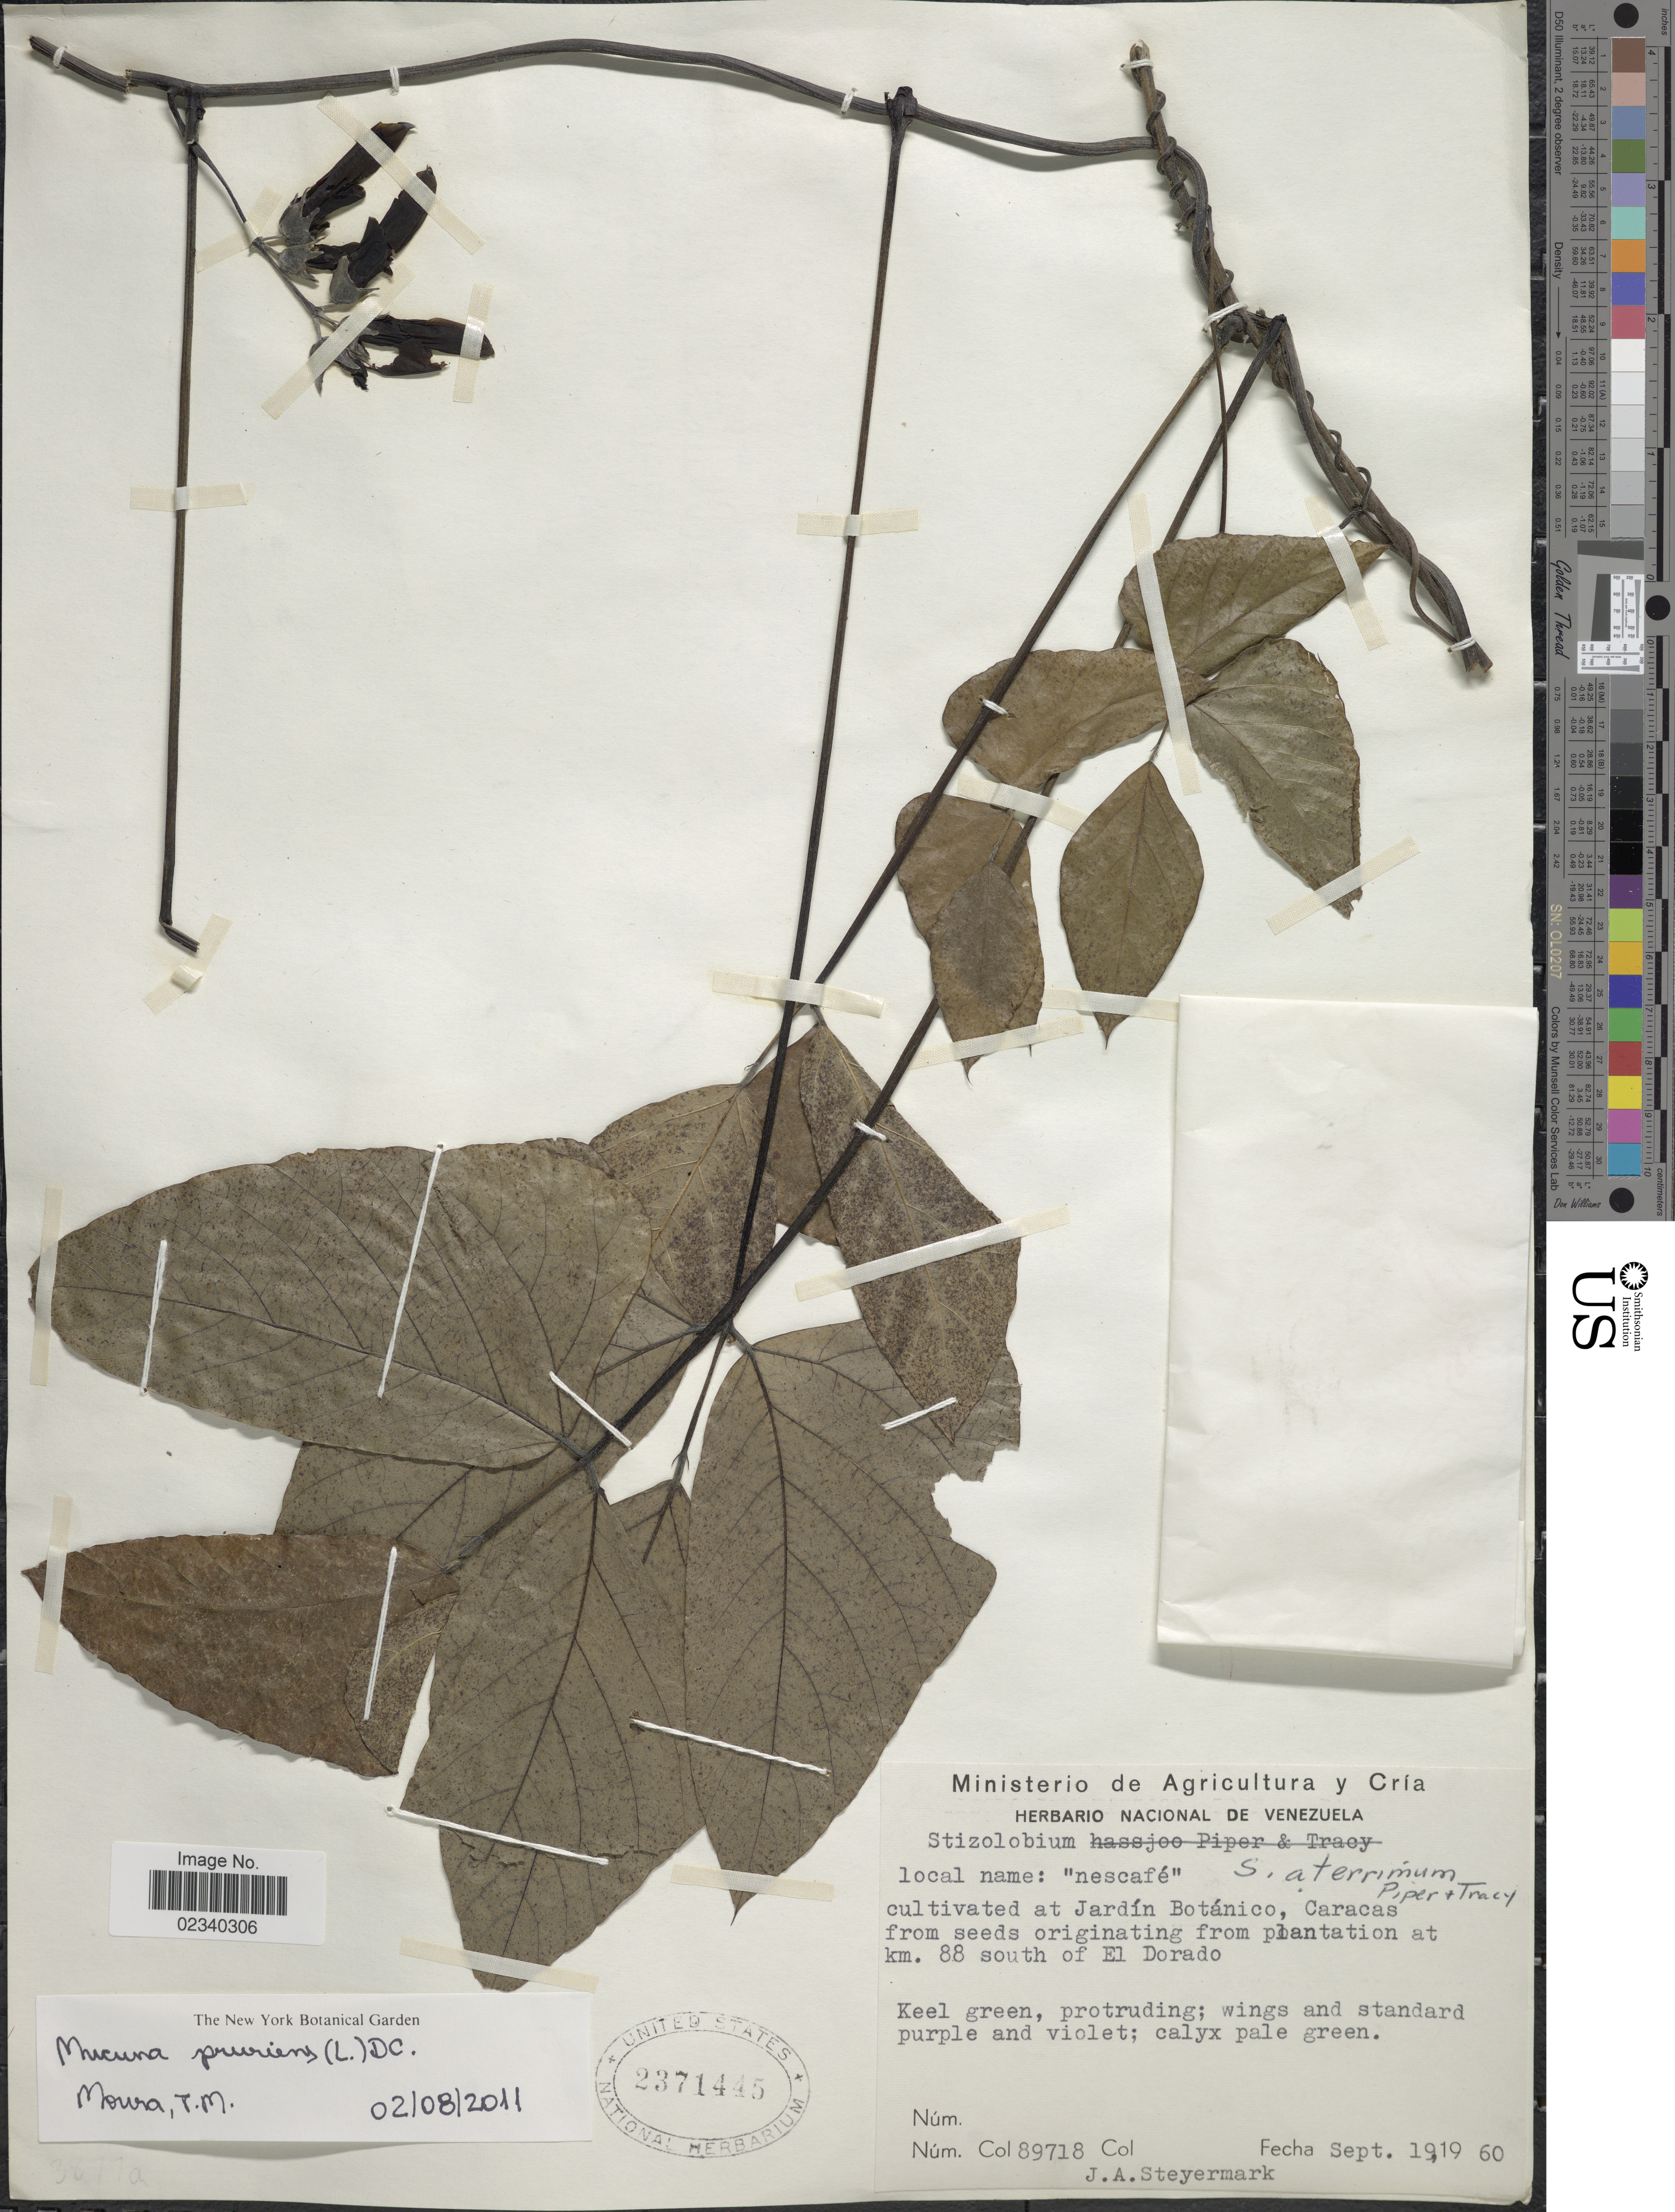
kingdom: Plantae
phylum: Tracheophyta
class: Magnoliopsida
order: Fabales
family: Fabaceae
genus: Mucuna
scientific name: Mucuna pruriens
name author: (L.) DC.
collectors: J. Steyermark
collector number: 89718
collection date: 1960-09-19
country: Venezuela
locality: Jardin Botanico, Caracas from seeds originating from plantation at km. 88 south of El Dorado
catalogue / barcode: US 2371445